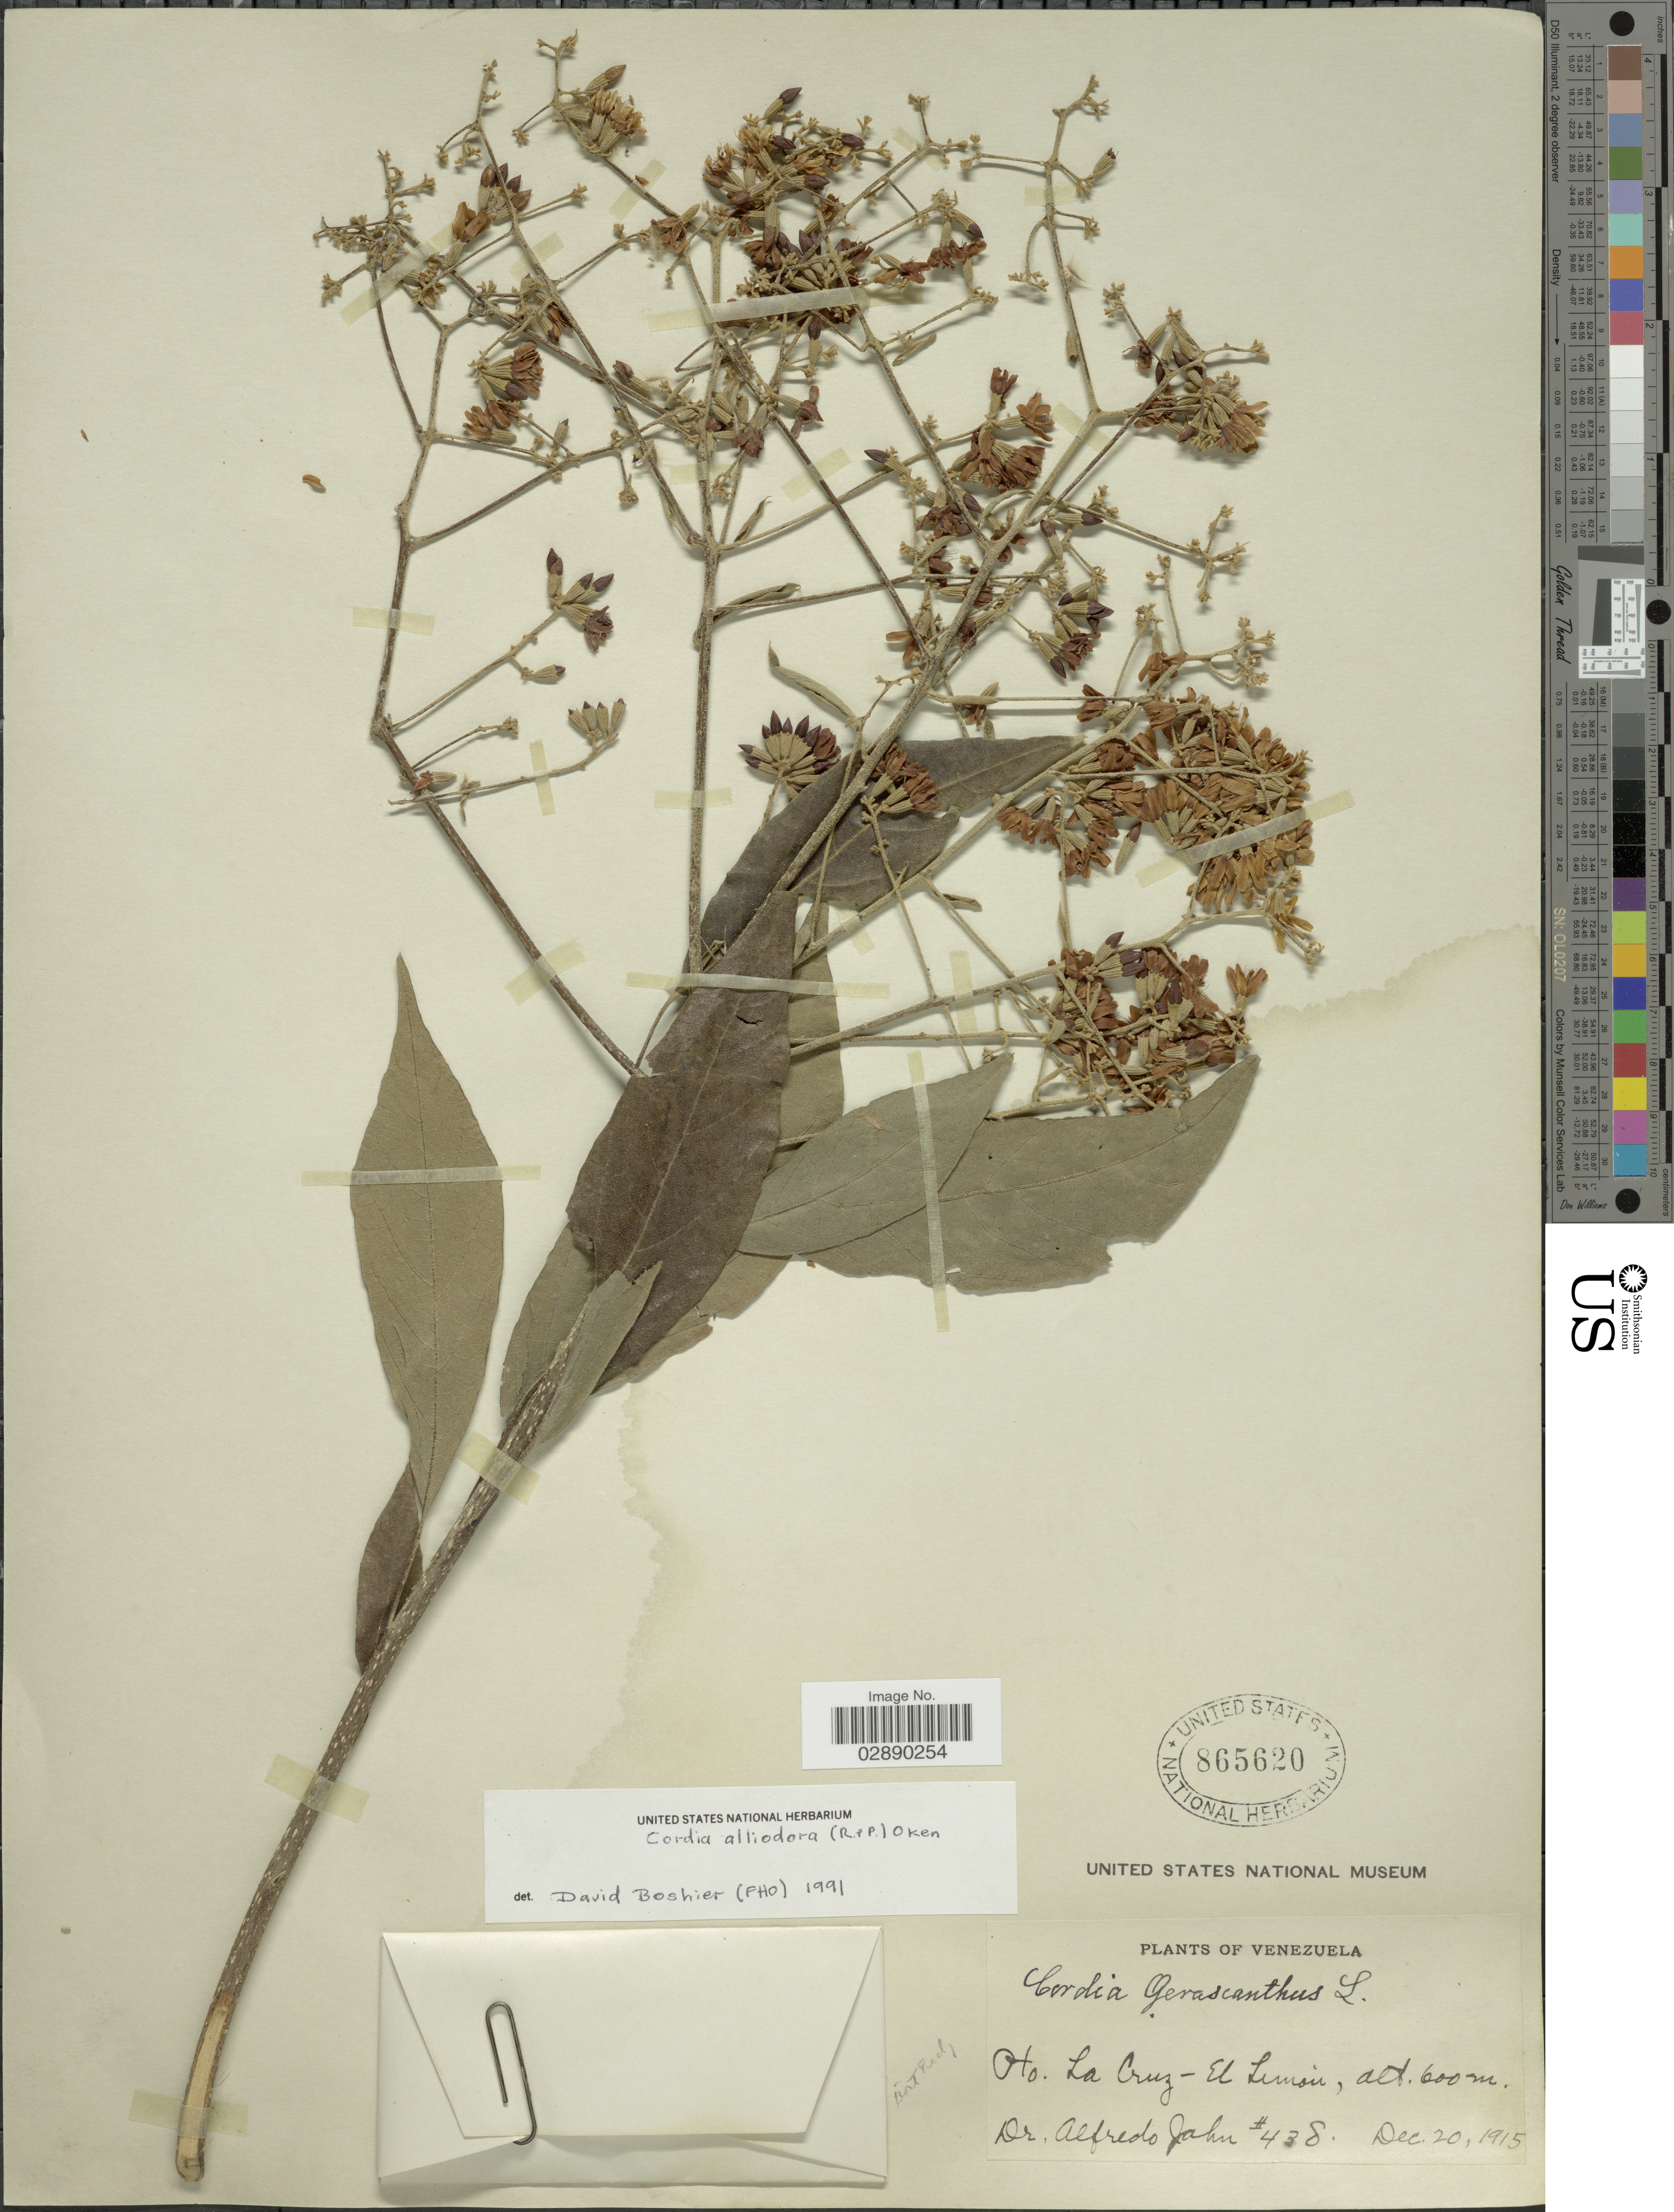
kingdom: Plantae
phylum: Tracheophyta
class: Magnoliopsida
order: Boraginales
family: Cordiaceae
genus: Cordia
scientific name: Cordia alliodora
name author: (Ruiz & Pav.) Oken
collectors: A. Jahn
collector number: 438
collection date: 1915-12-20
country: Venezuela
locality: Pto. La Cruz - El Limon.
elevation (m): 600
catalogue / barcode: US 865620